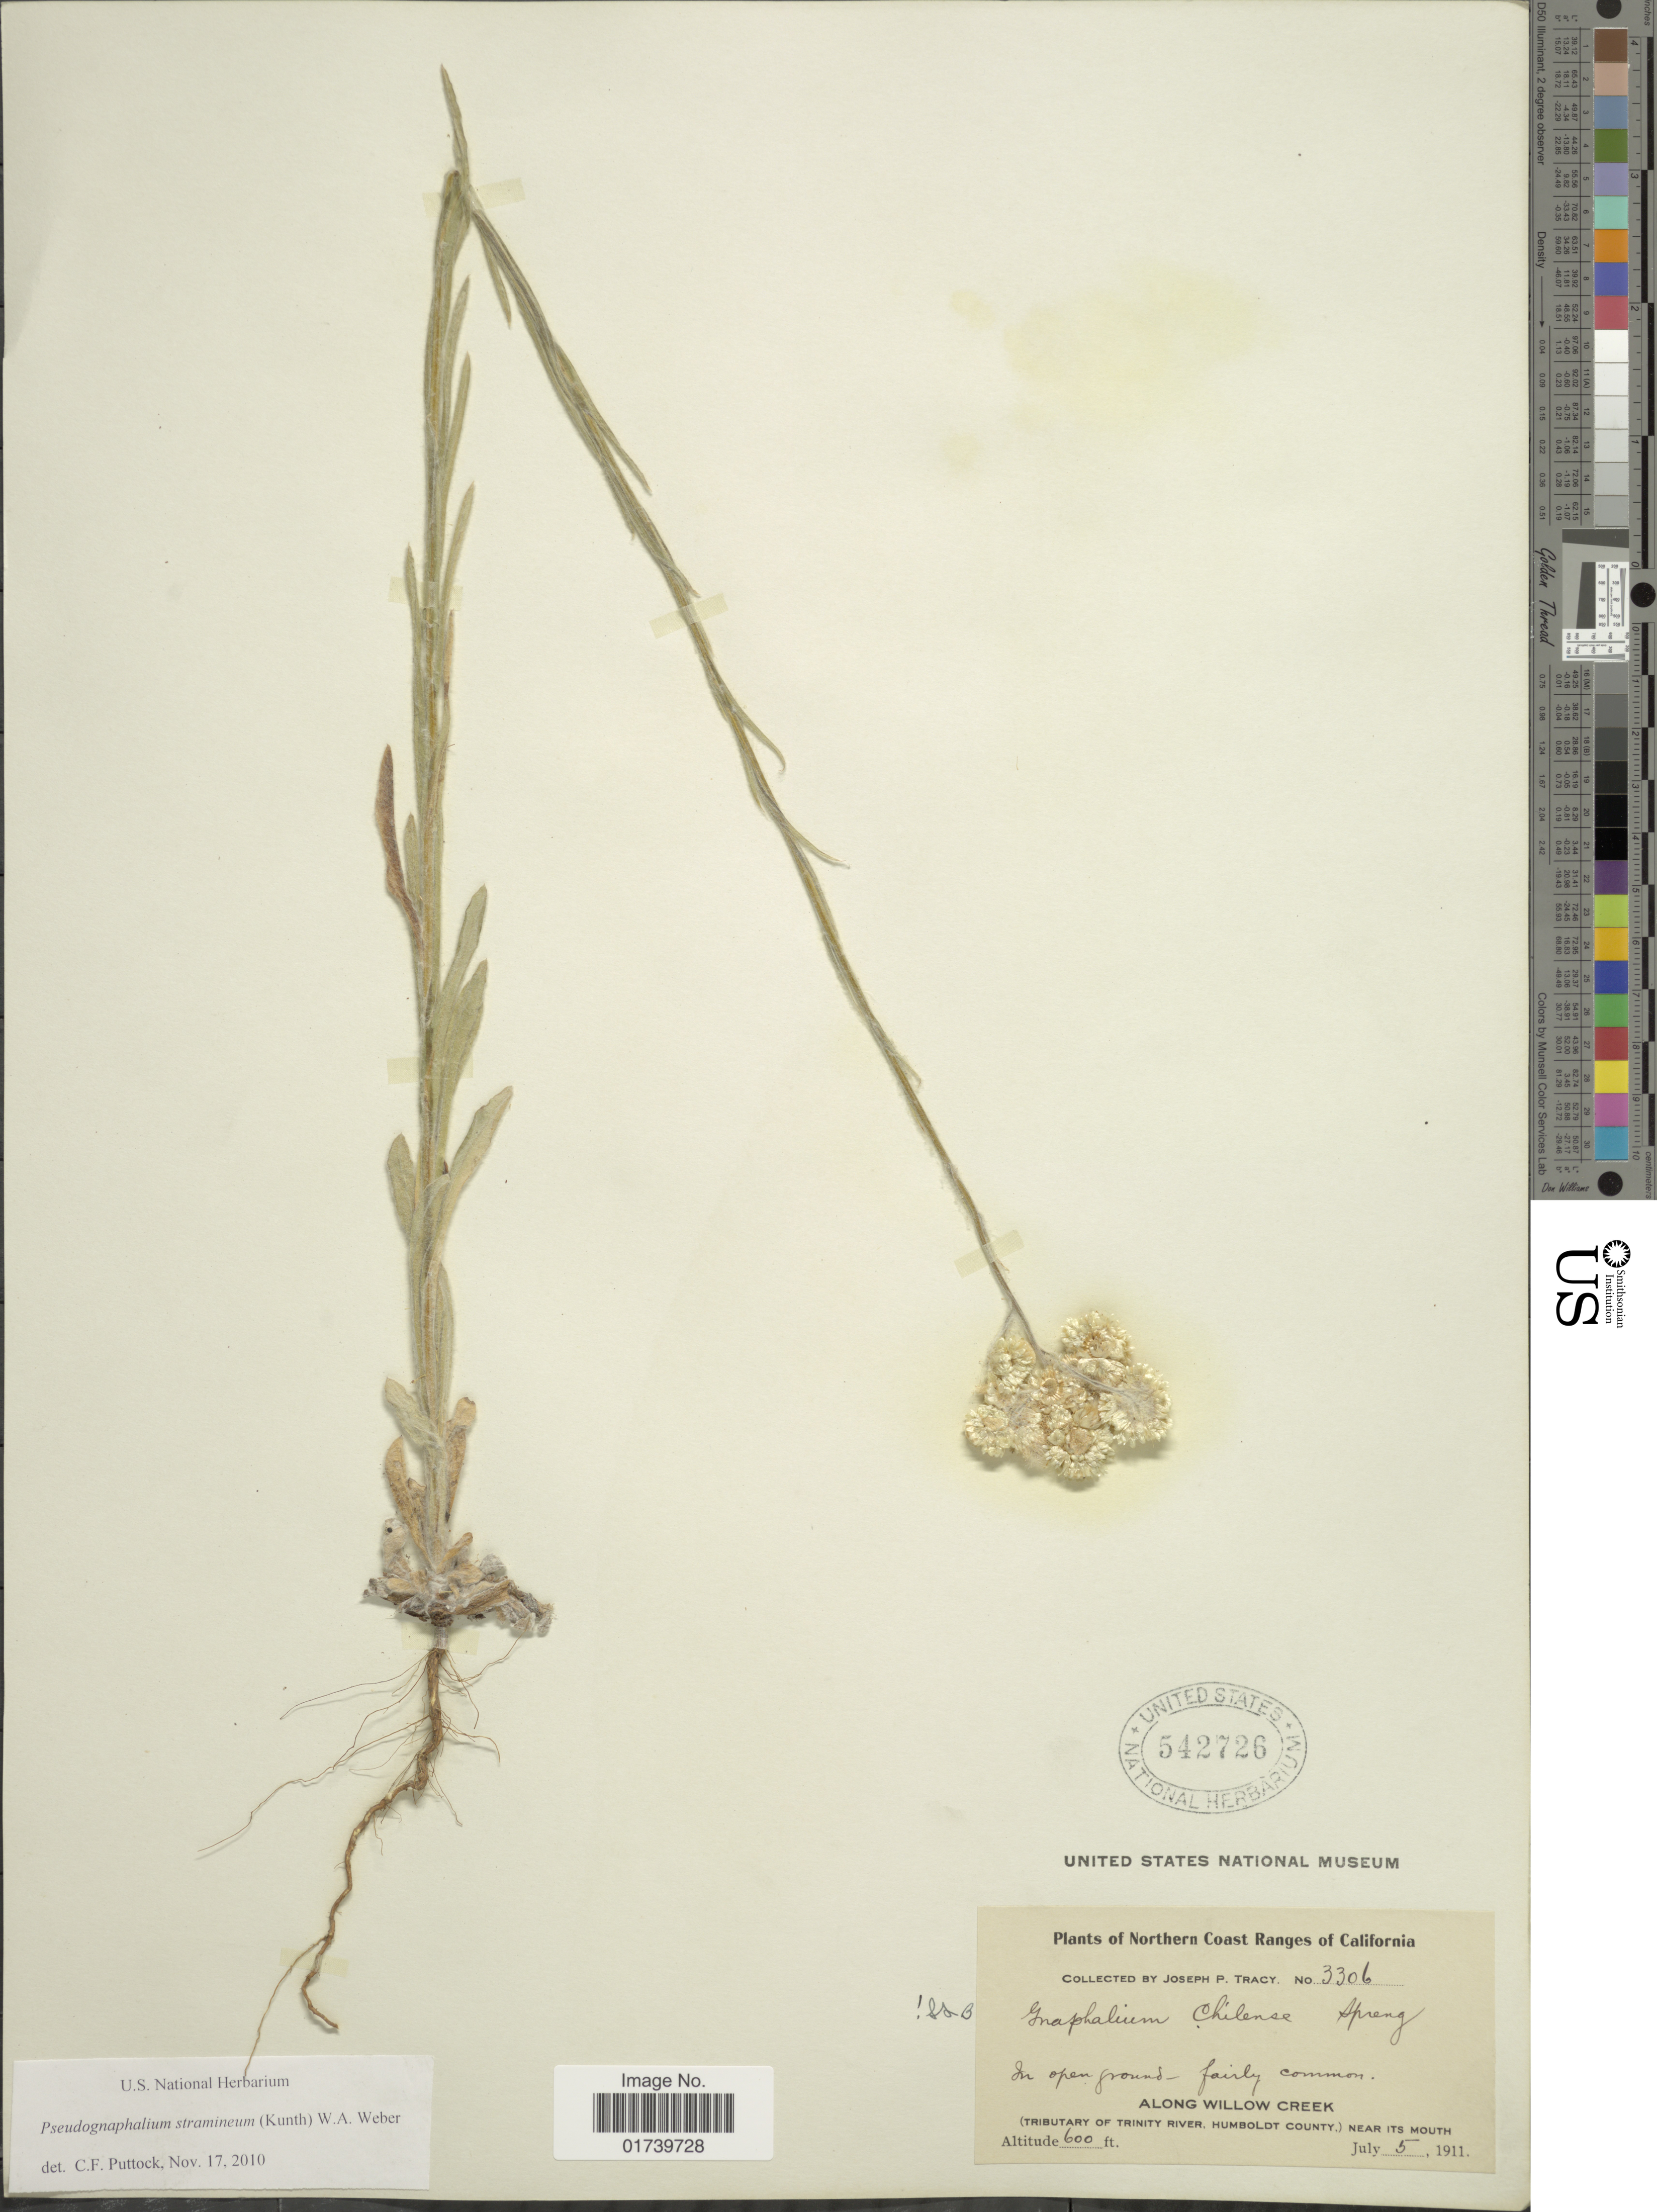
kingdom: Plantae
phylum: Tracheophyta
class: Magnoliopsida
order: Asterales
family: Asteraceae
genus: Pseudognaphalium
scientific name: Pseudognaphalium stramineum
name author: (Kunth) Anderb.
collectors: J. Tracy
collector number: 3306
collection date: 1911-07-05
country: United States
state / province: California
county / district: Humboldt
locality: Northern Coast ranges of California. Along Willow Creek. (tribuatary of trinity River, Humbold County), near its mouth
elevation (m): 183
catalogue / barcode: US 542726